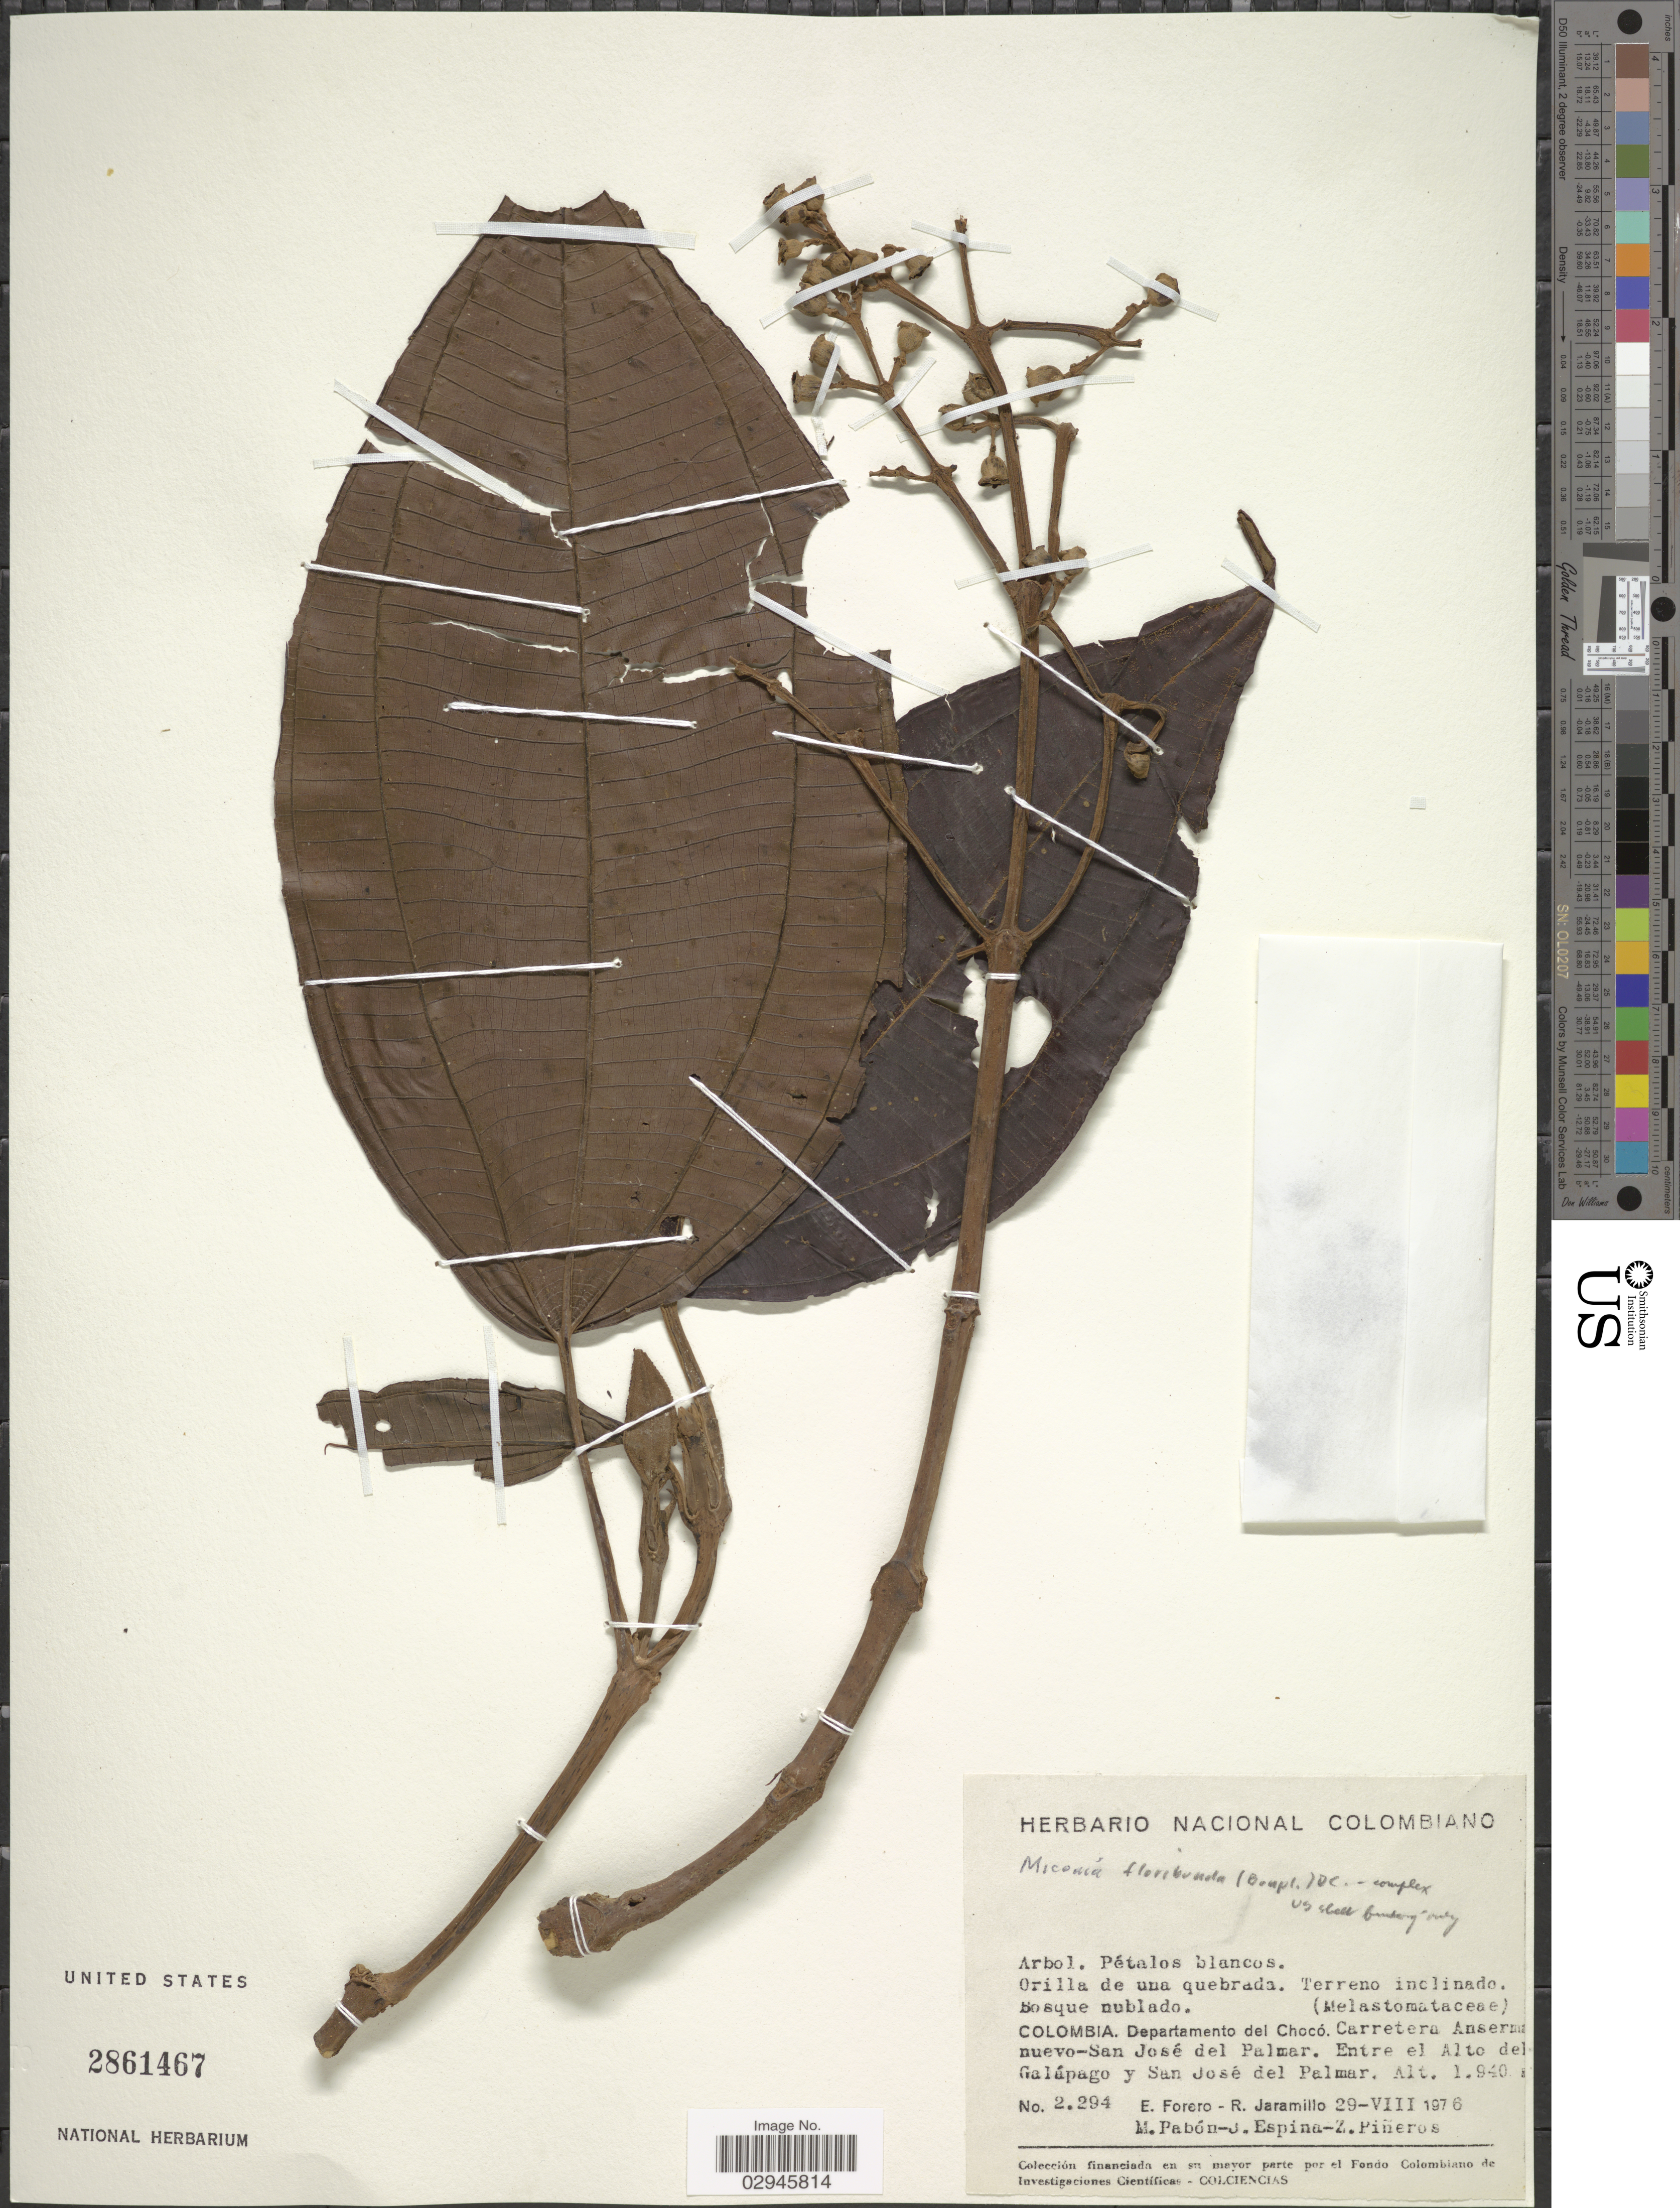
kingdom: Plantae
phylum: Tracheophyta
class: Magnoliopsida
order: Myrtales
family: Melastomataceae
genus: Miconia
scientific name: Miconia sp.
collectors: E. Forero, R. Jaramillo, M. Pabon, J. Espina & Z. Piñeros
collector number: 2294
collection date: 1976-08-29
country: Colombia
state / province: Chocó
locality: Departamento del Chocó. Carretera Ansermanuevo-San José del Palmar. Entre el Alto del Galápago y San José del Palmar.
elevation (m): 1940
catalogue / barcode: US 2861467